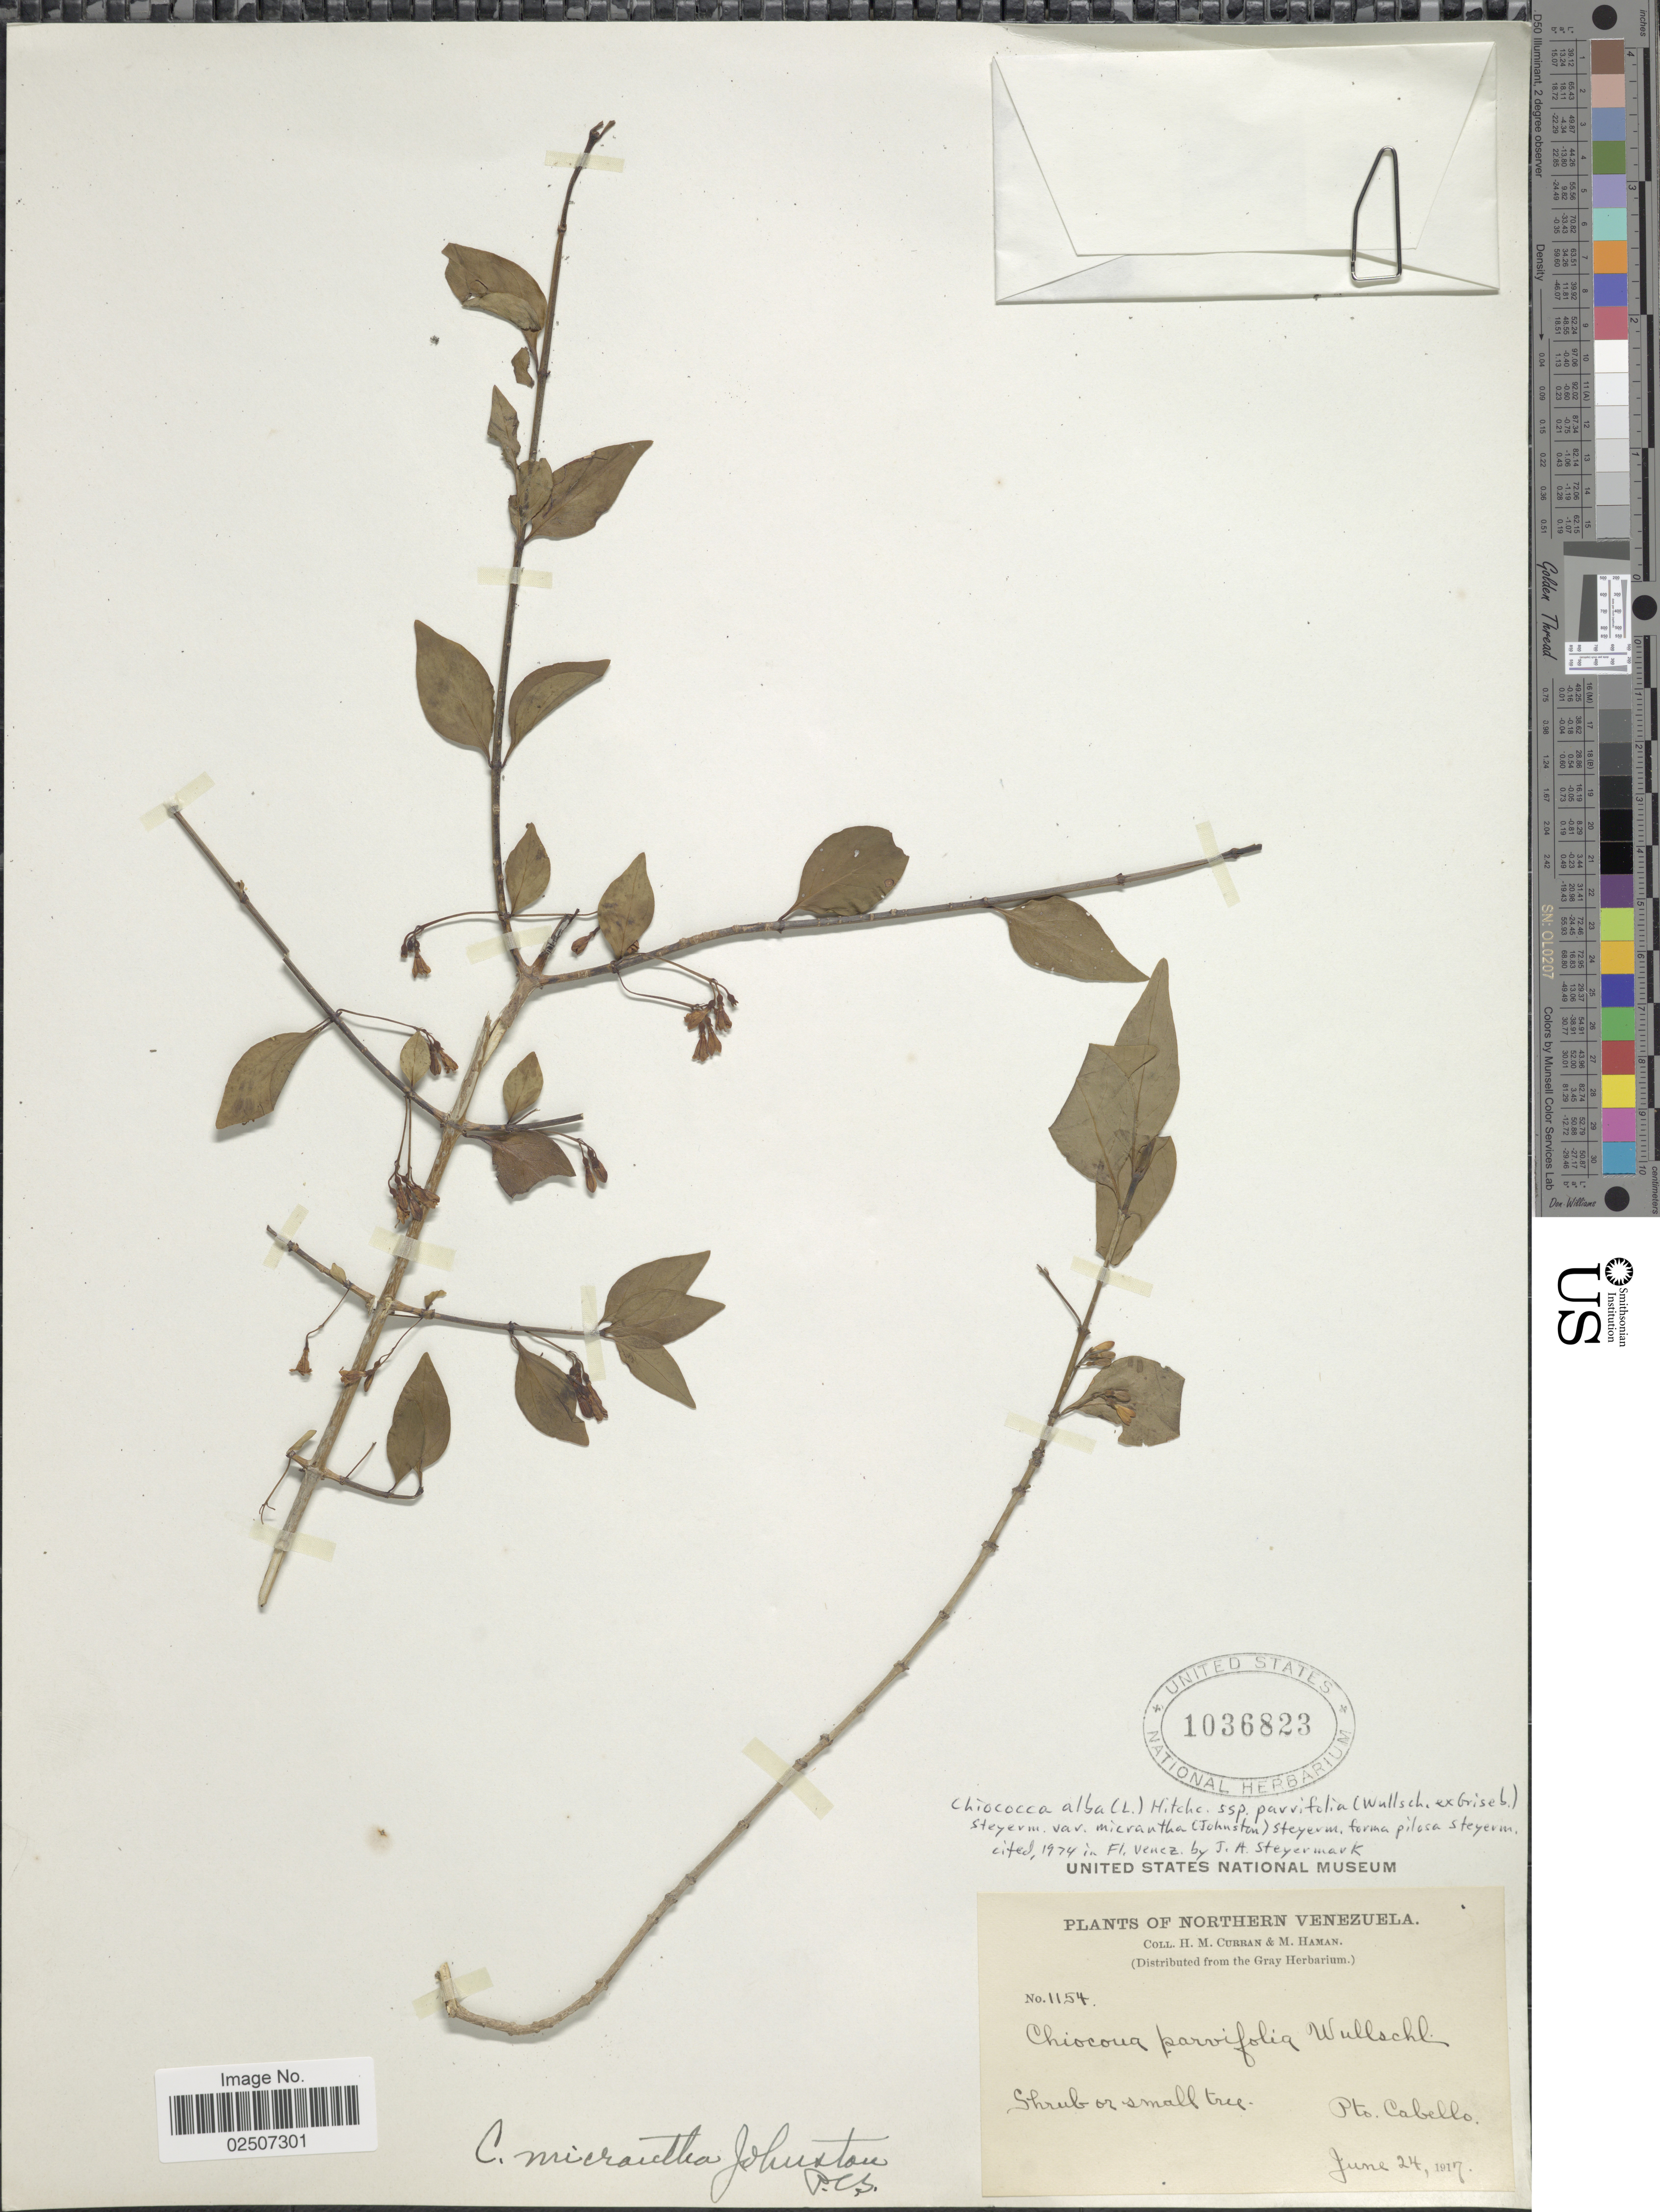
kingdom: Plantae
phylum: Tracheophyta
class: Magnoliopsida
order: Gentianales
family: Rubiaceae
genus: Chiococca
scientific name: Chiococca alba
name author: (L.) Hitchc.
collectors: H. M. Curran & M. Haman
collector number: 1154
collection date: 1917-06-24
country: Venezuela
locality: Northern Venezuela. Pto. Cabello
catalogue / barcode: US 1036823